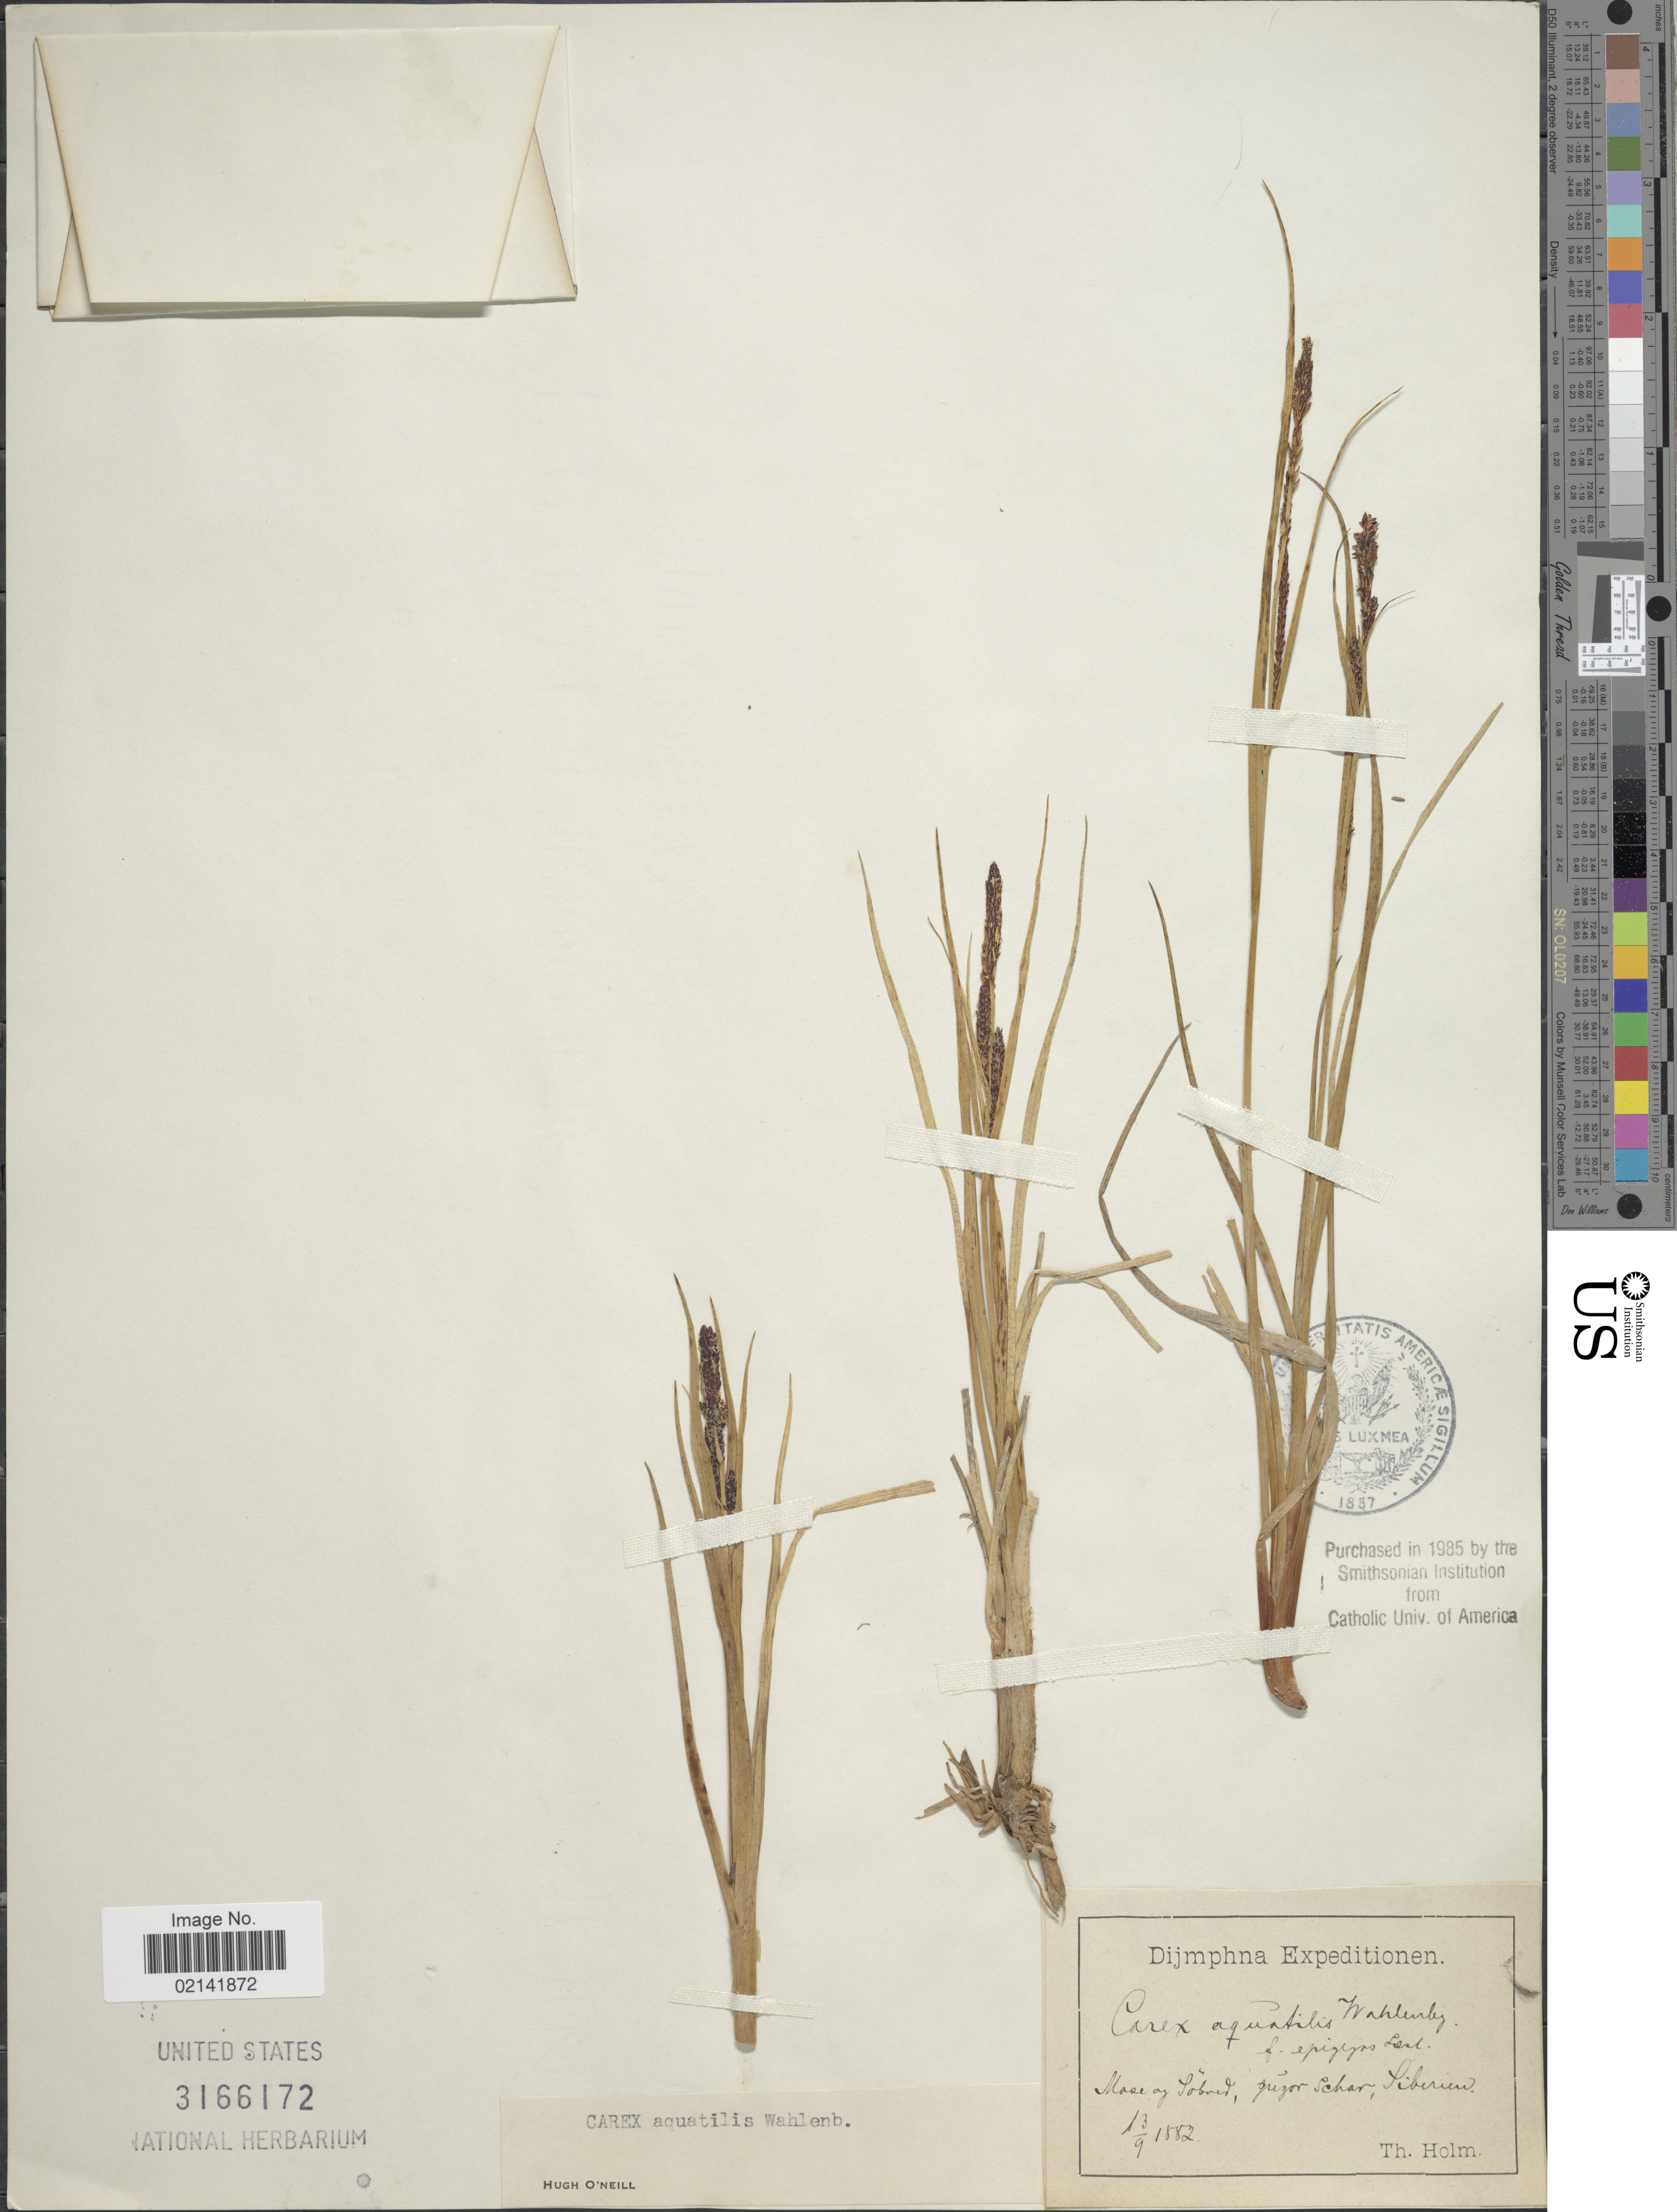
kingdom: Plantae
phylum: Tracheophyta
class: Liliopsida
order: Poales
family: Cyperaceae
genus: Carex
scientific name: Carex aquatilis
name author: Wahlenb.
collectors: T. Holm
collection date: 1882-09-13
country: Russian Federation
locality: Mase oj Sobred, jugor Schar,Siberien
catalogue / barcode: US 3166172